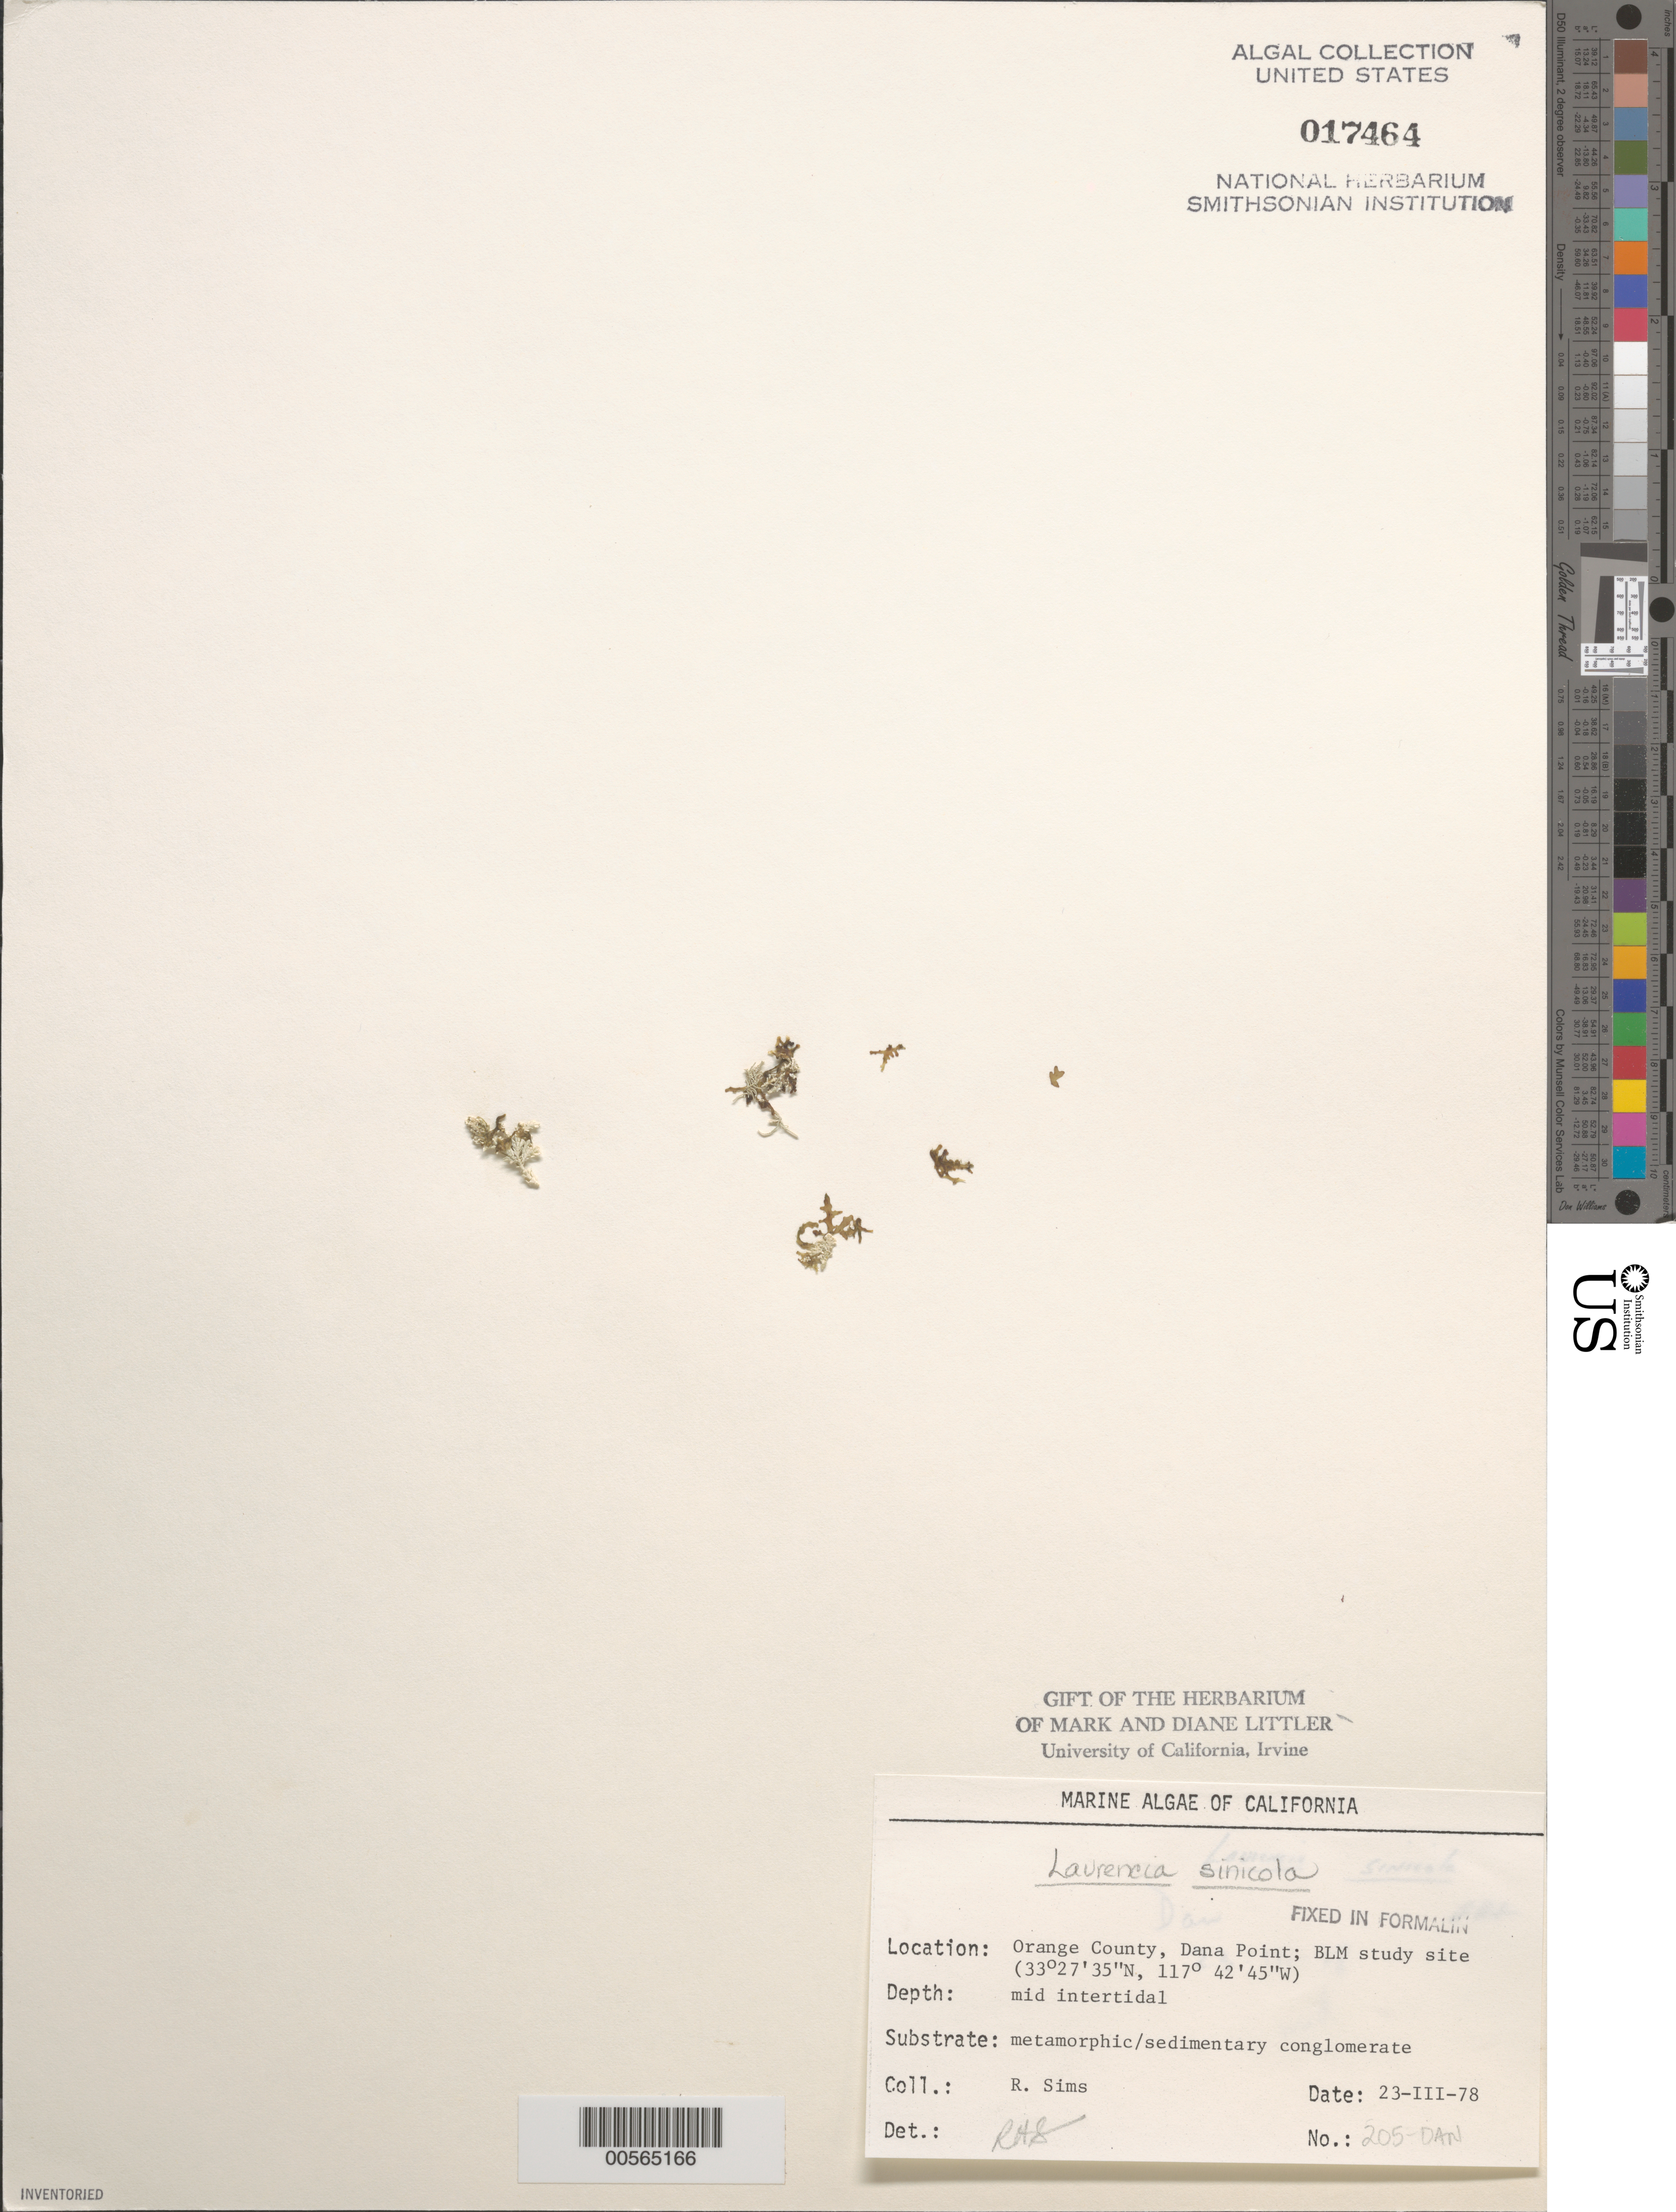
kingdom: Plantae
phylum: Rhodophyta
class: Florideophyceae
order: Ceramiales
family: Rhodomelaceae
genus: Osmundea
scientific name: Osmundea sinicola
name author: (Setchell & N.L. Gardner) K.W. Nam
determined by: Algae name updating Project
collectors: R. H. Sims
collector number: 205-dan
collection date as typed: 23 Mar 1978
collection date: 1978-03-23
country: United States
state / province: California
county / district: Orange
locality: Dana Point, 1 km north of marina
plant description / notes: BLM-SOCALBIGHT Rocky Intertidal Survey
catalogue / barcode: US 17464